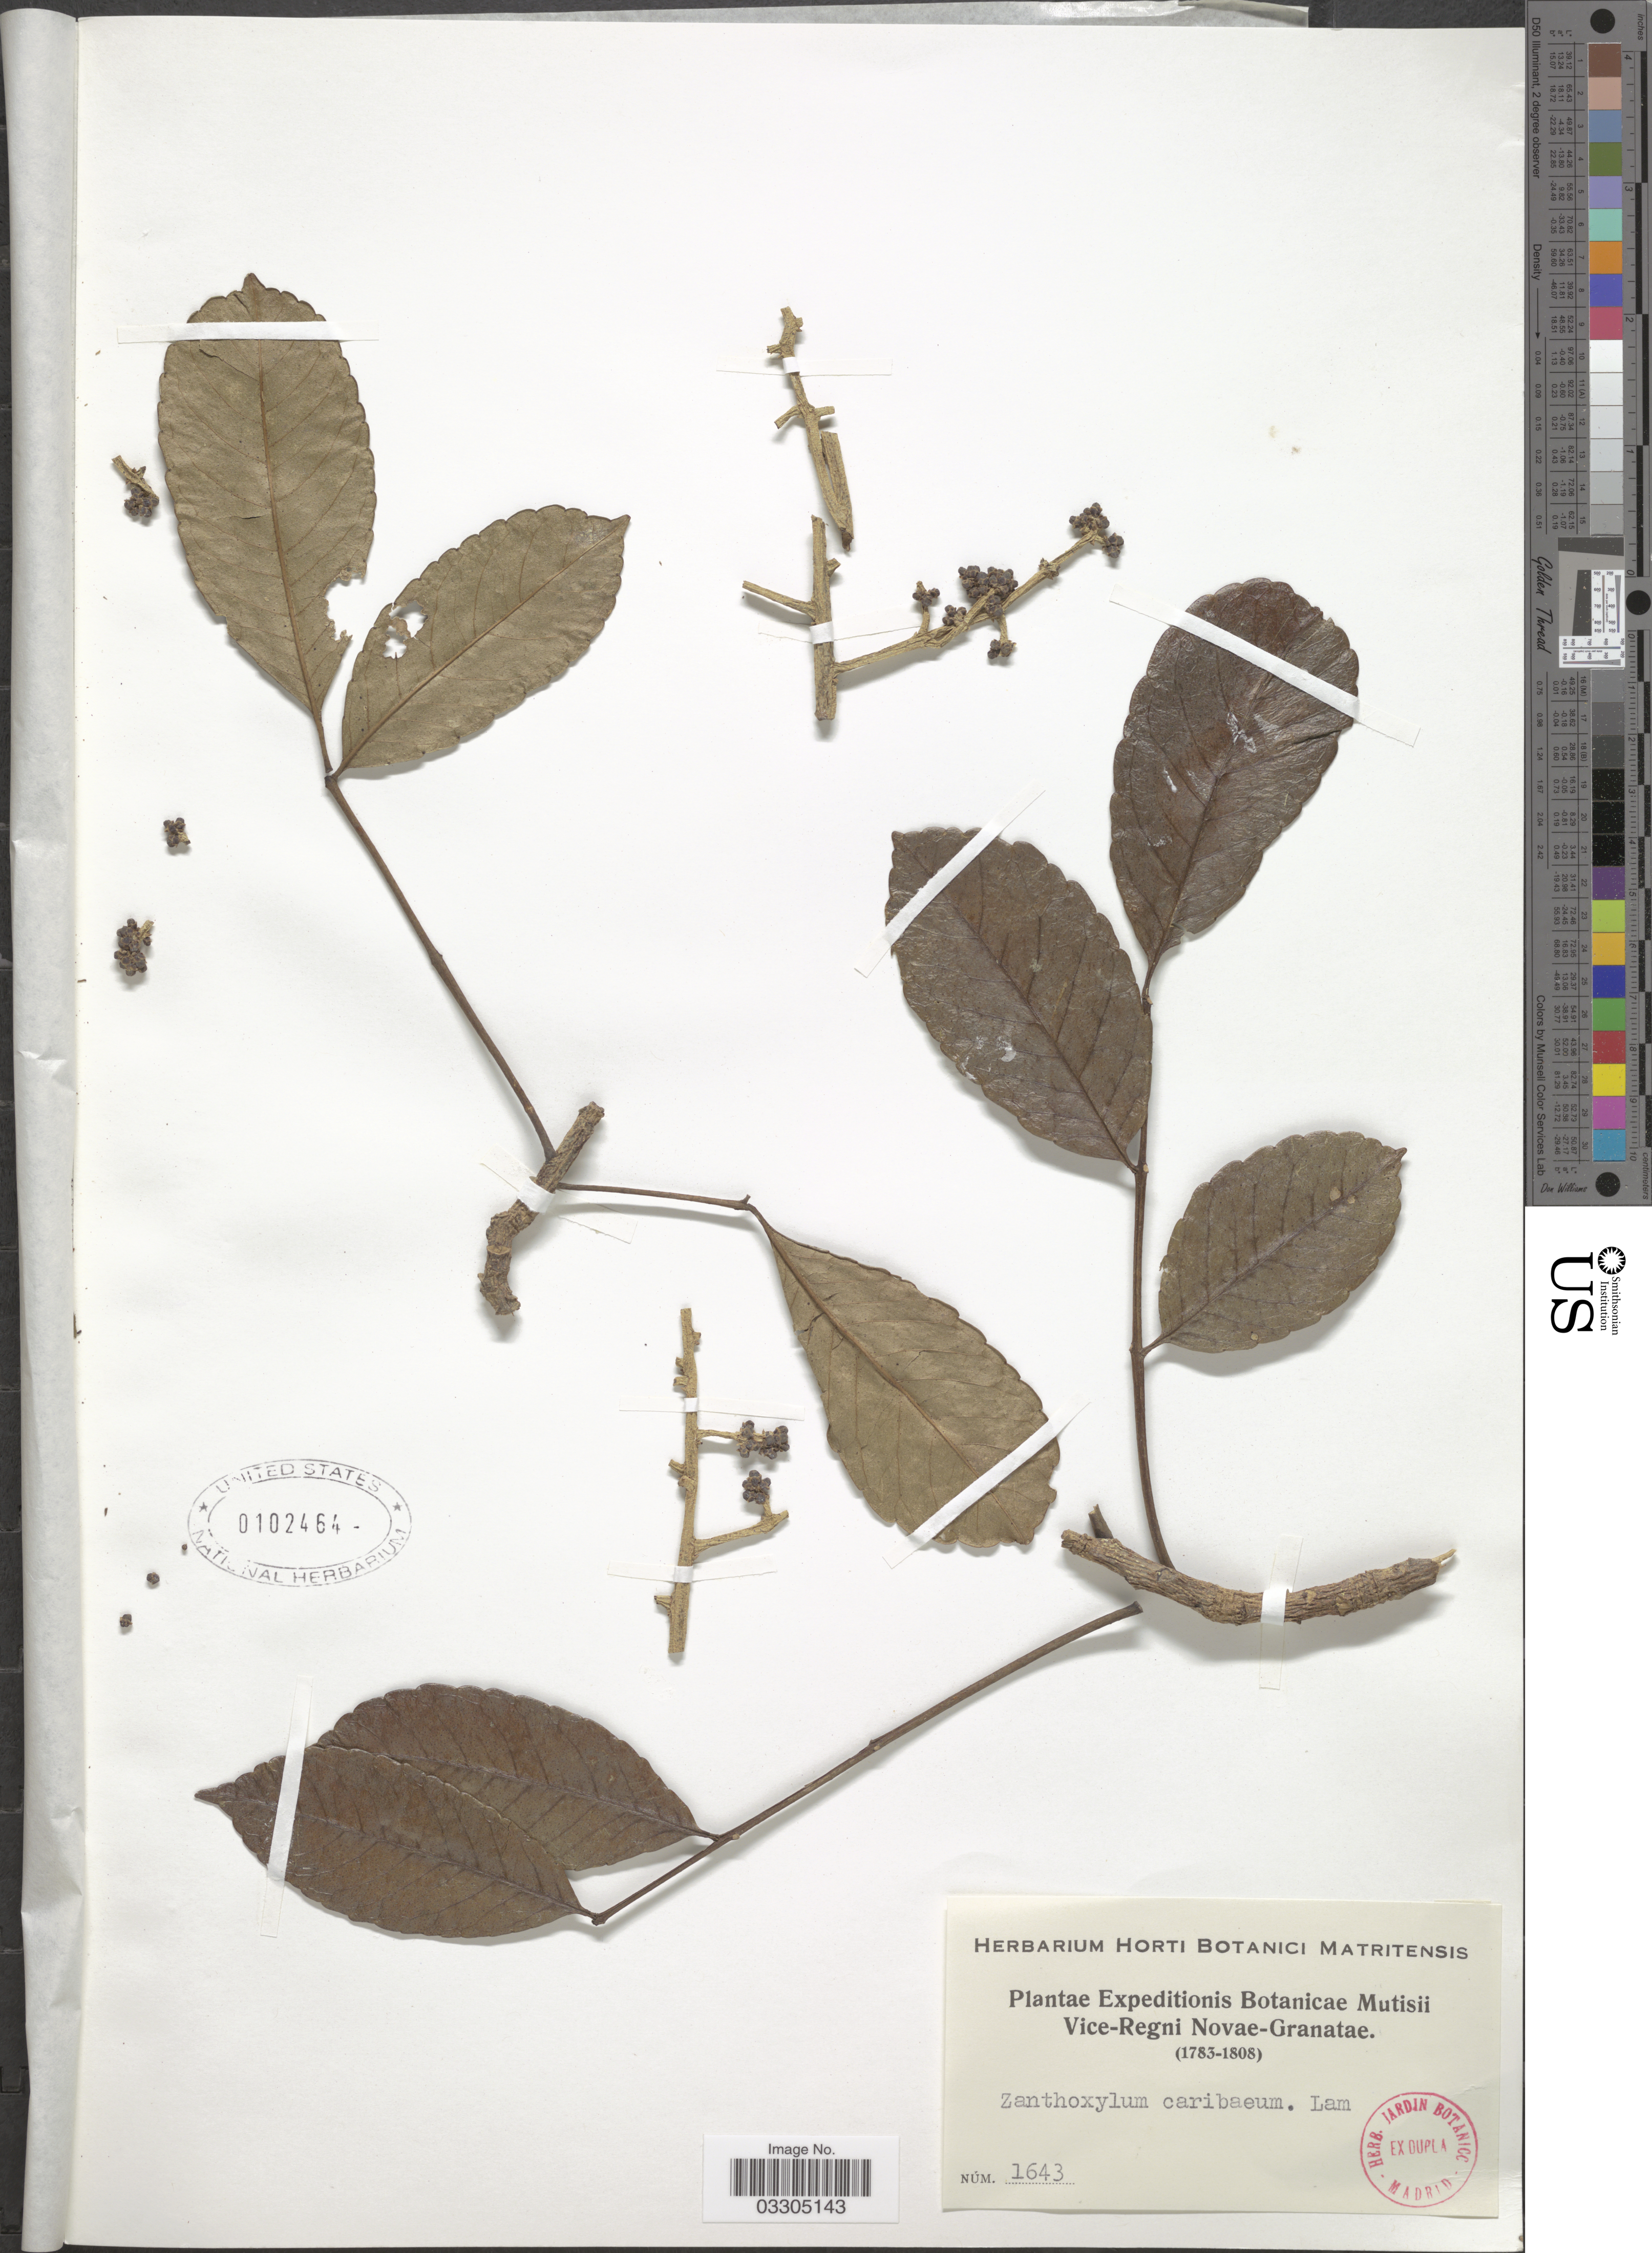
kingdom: Plantae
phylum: Tracheophyta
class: Magnoliopsida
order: Sapindales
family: Rutaceae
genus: Zanthoxylum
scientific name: Zanthoxylum caribaeum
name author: Lam.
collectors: ex herb. Horti Botanici Matritensis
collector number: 1643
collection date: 1783/1808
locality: Vice-Regni Novae-Granatae.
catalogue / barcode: US 102464